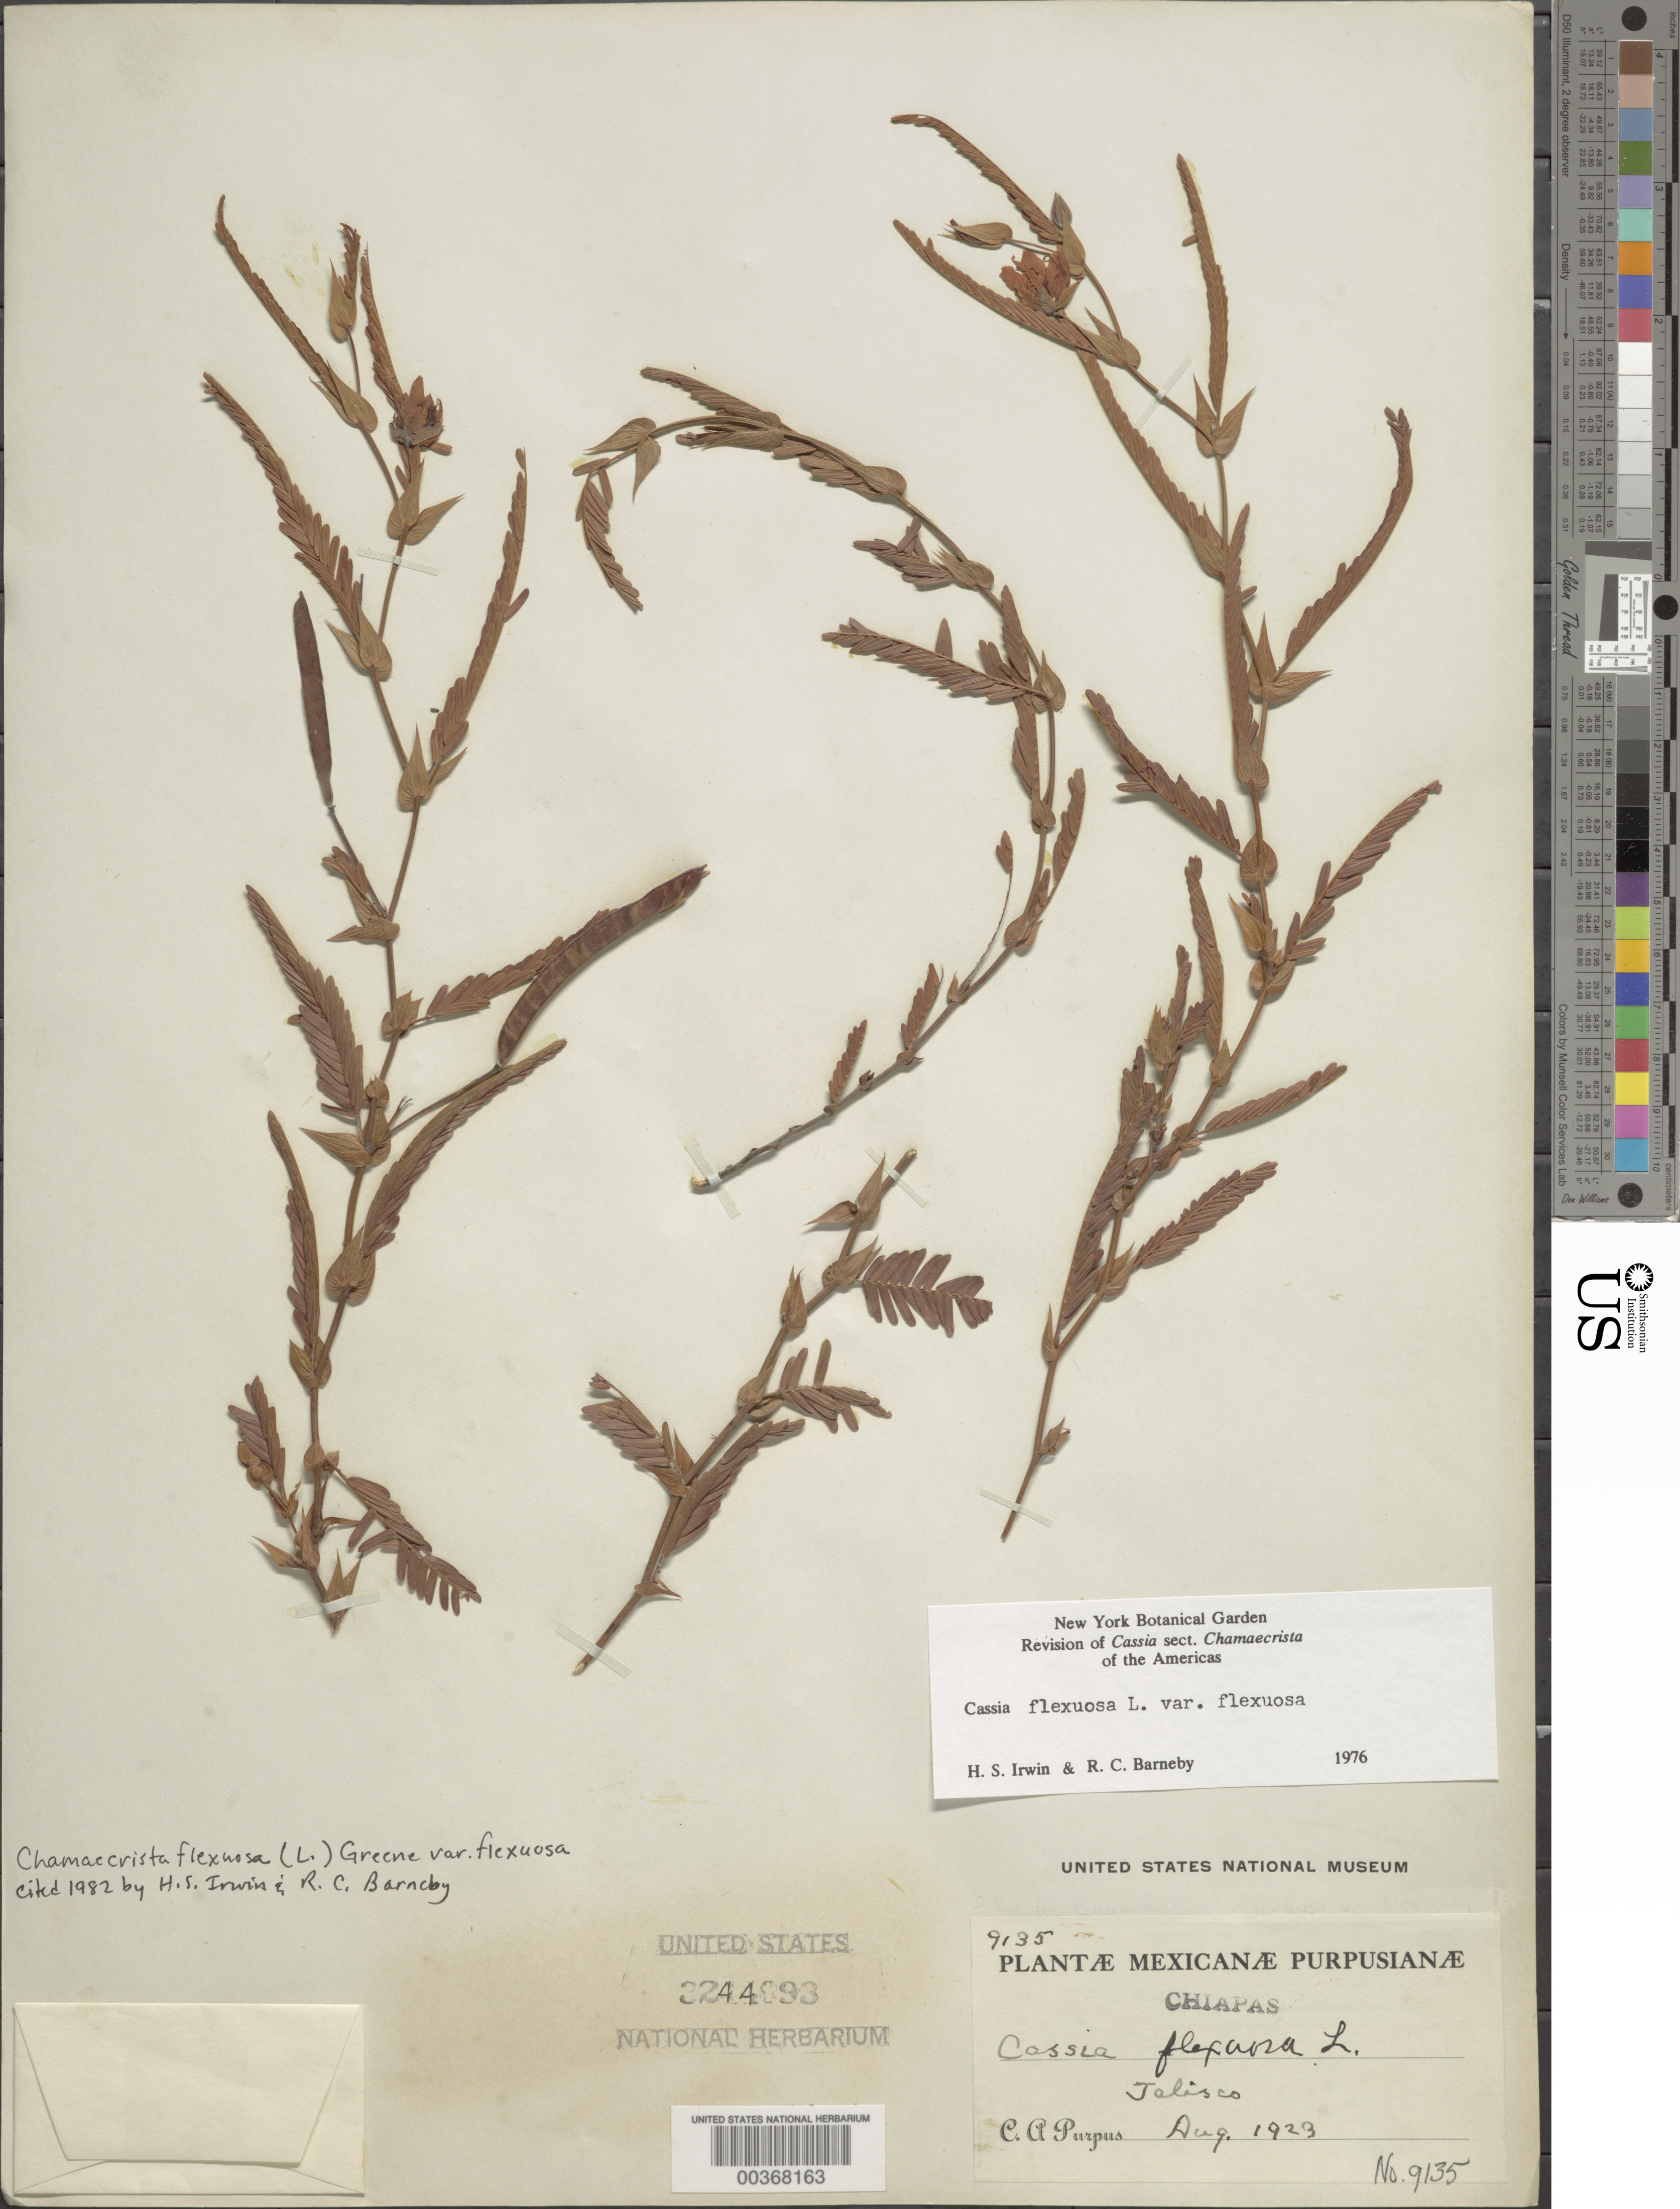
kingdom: Plantae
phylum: Tracheophyta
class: Magnoliopsida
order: Fabales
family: Fabaceae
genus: Chamaecrista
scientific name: Chamaecrista flexuosa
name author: (L.) Greene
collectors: C. A. Purpus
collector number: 9135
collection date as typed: Aug 1923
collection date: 1923-08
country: Mexico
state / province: Chiapas / Jalisco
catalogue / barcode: US 3244093